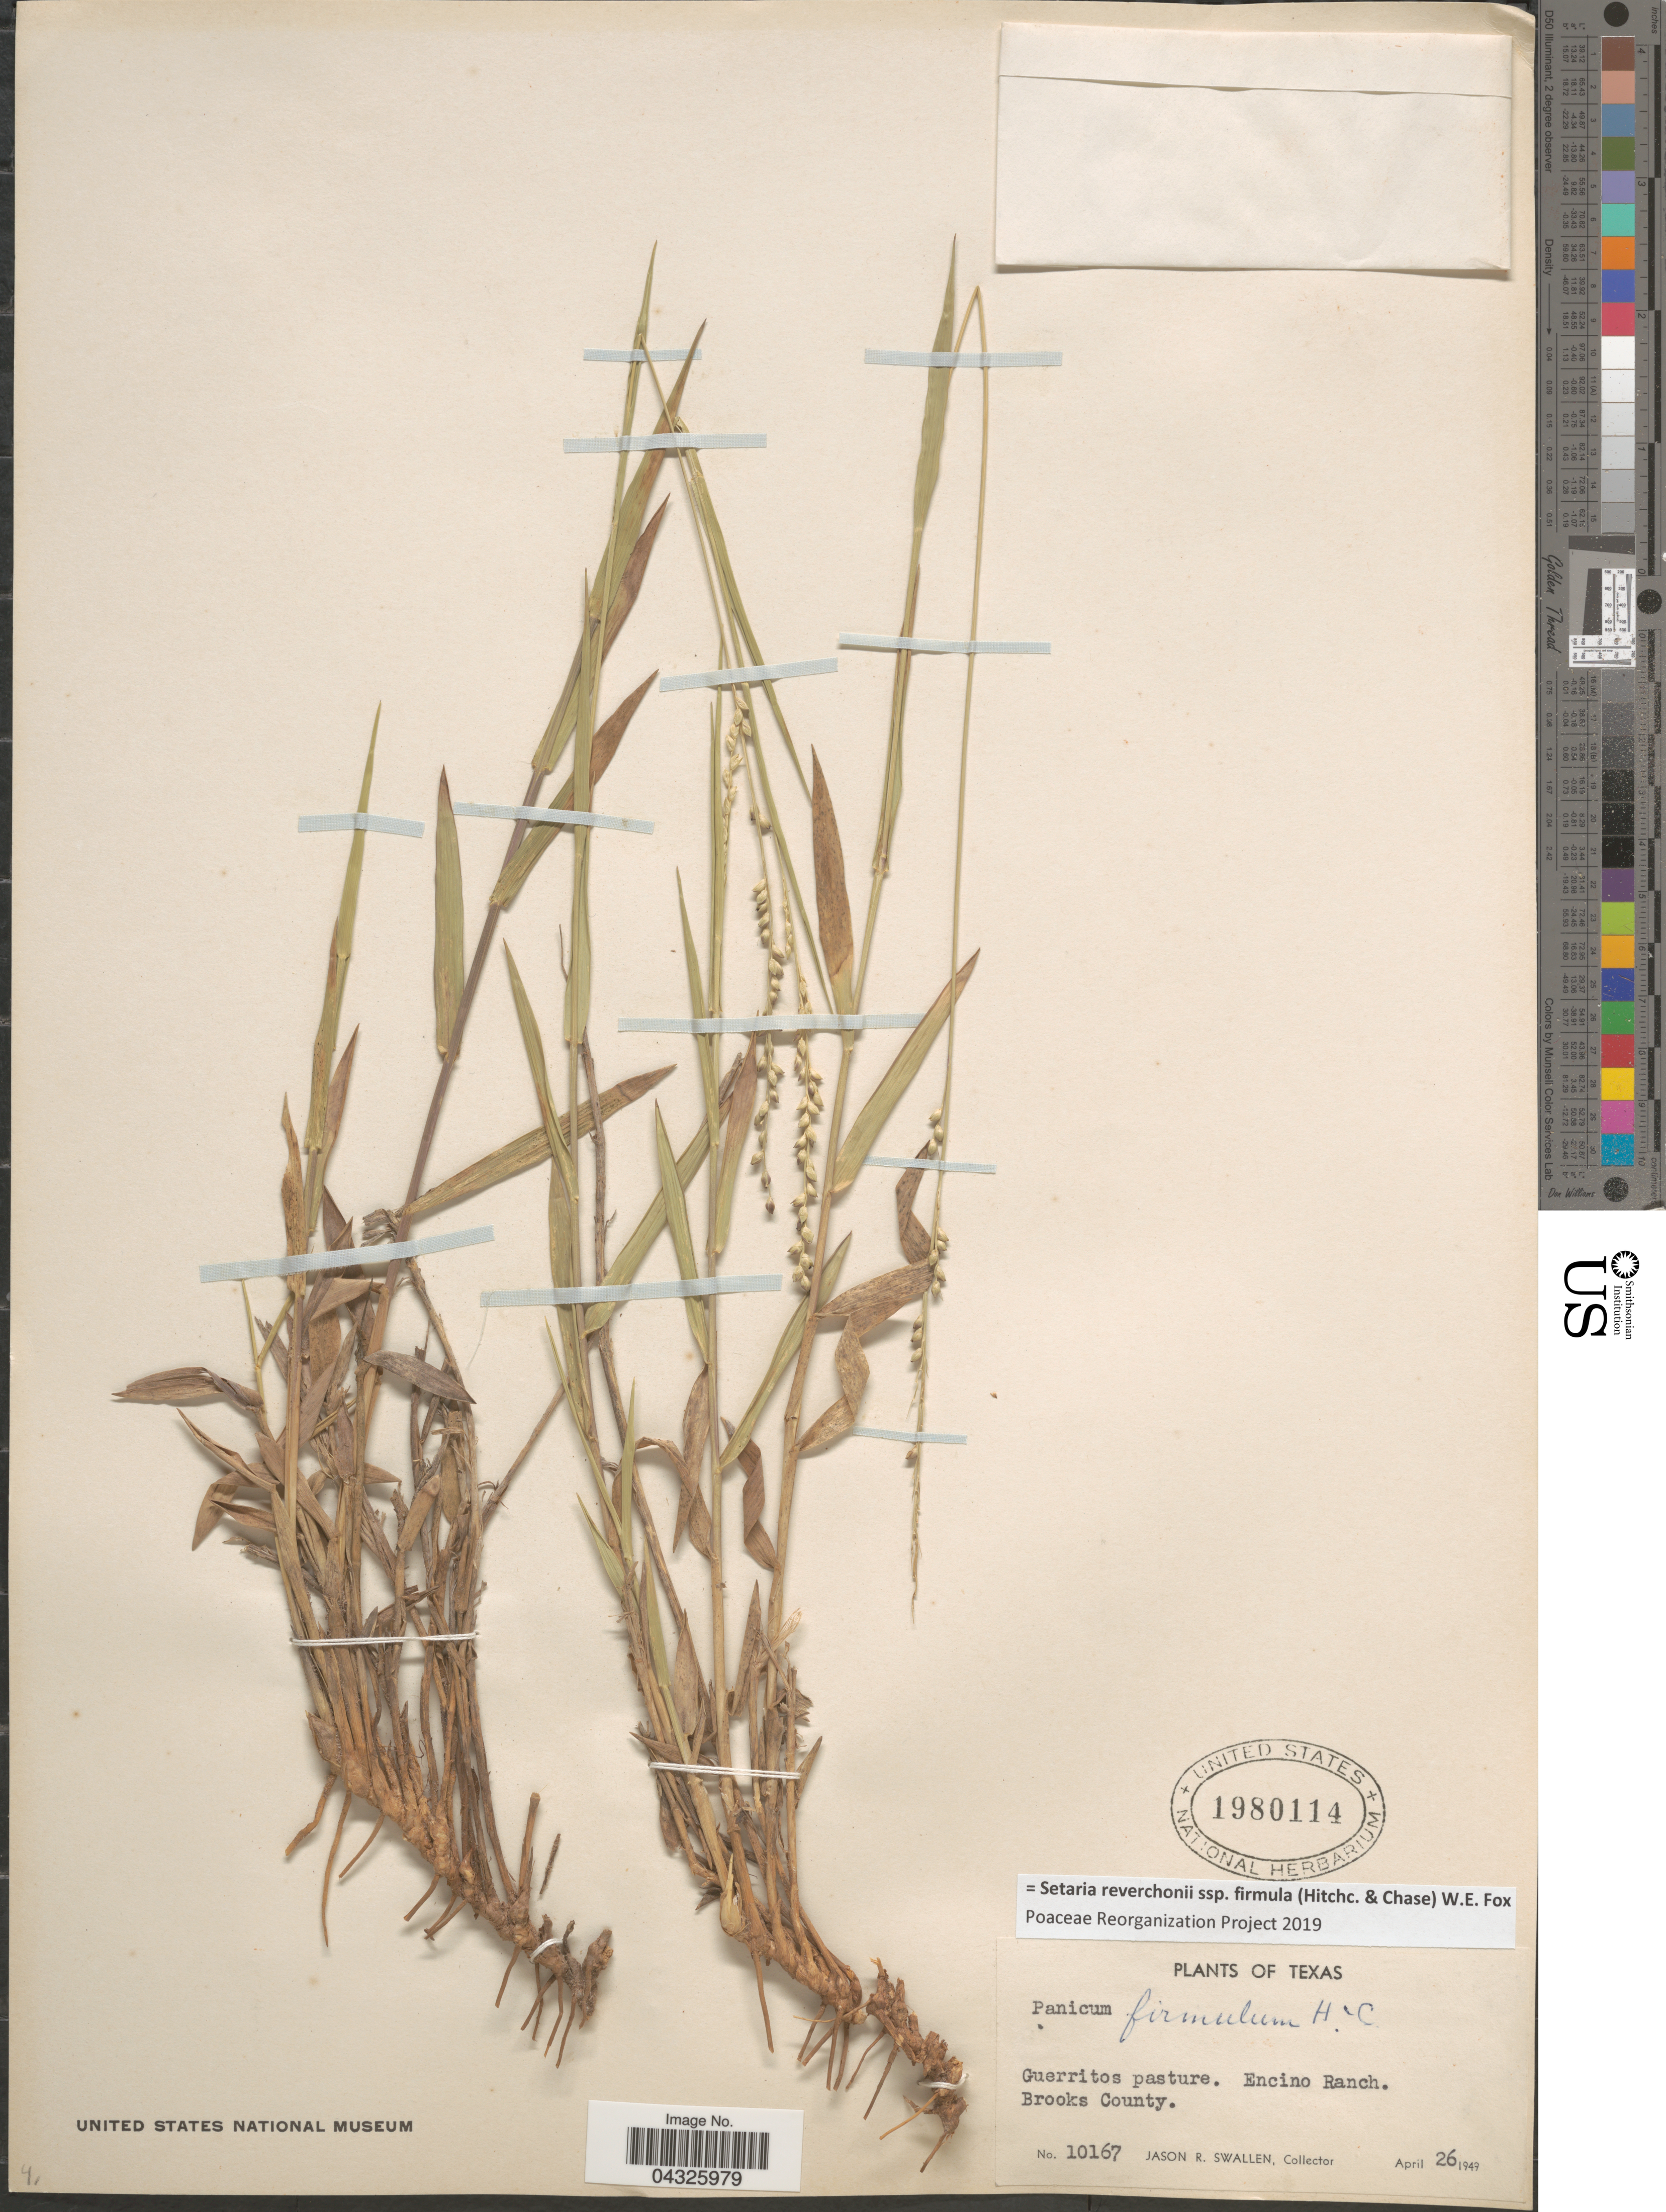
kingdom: Plantae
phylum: Tracheophyta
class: Liliopsida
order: Poales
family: Poaceae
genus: Setaria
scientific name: Setaria reverchonii subsp. firmula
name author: (Hitchc. & Chase) W.E. Fox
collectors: J. R. Swallen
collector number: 10167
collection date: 1949-04-26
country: United States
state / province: Texas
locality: Guerritos pasture. Encino Ranch. Brooks County.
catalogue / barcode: US 1980114